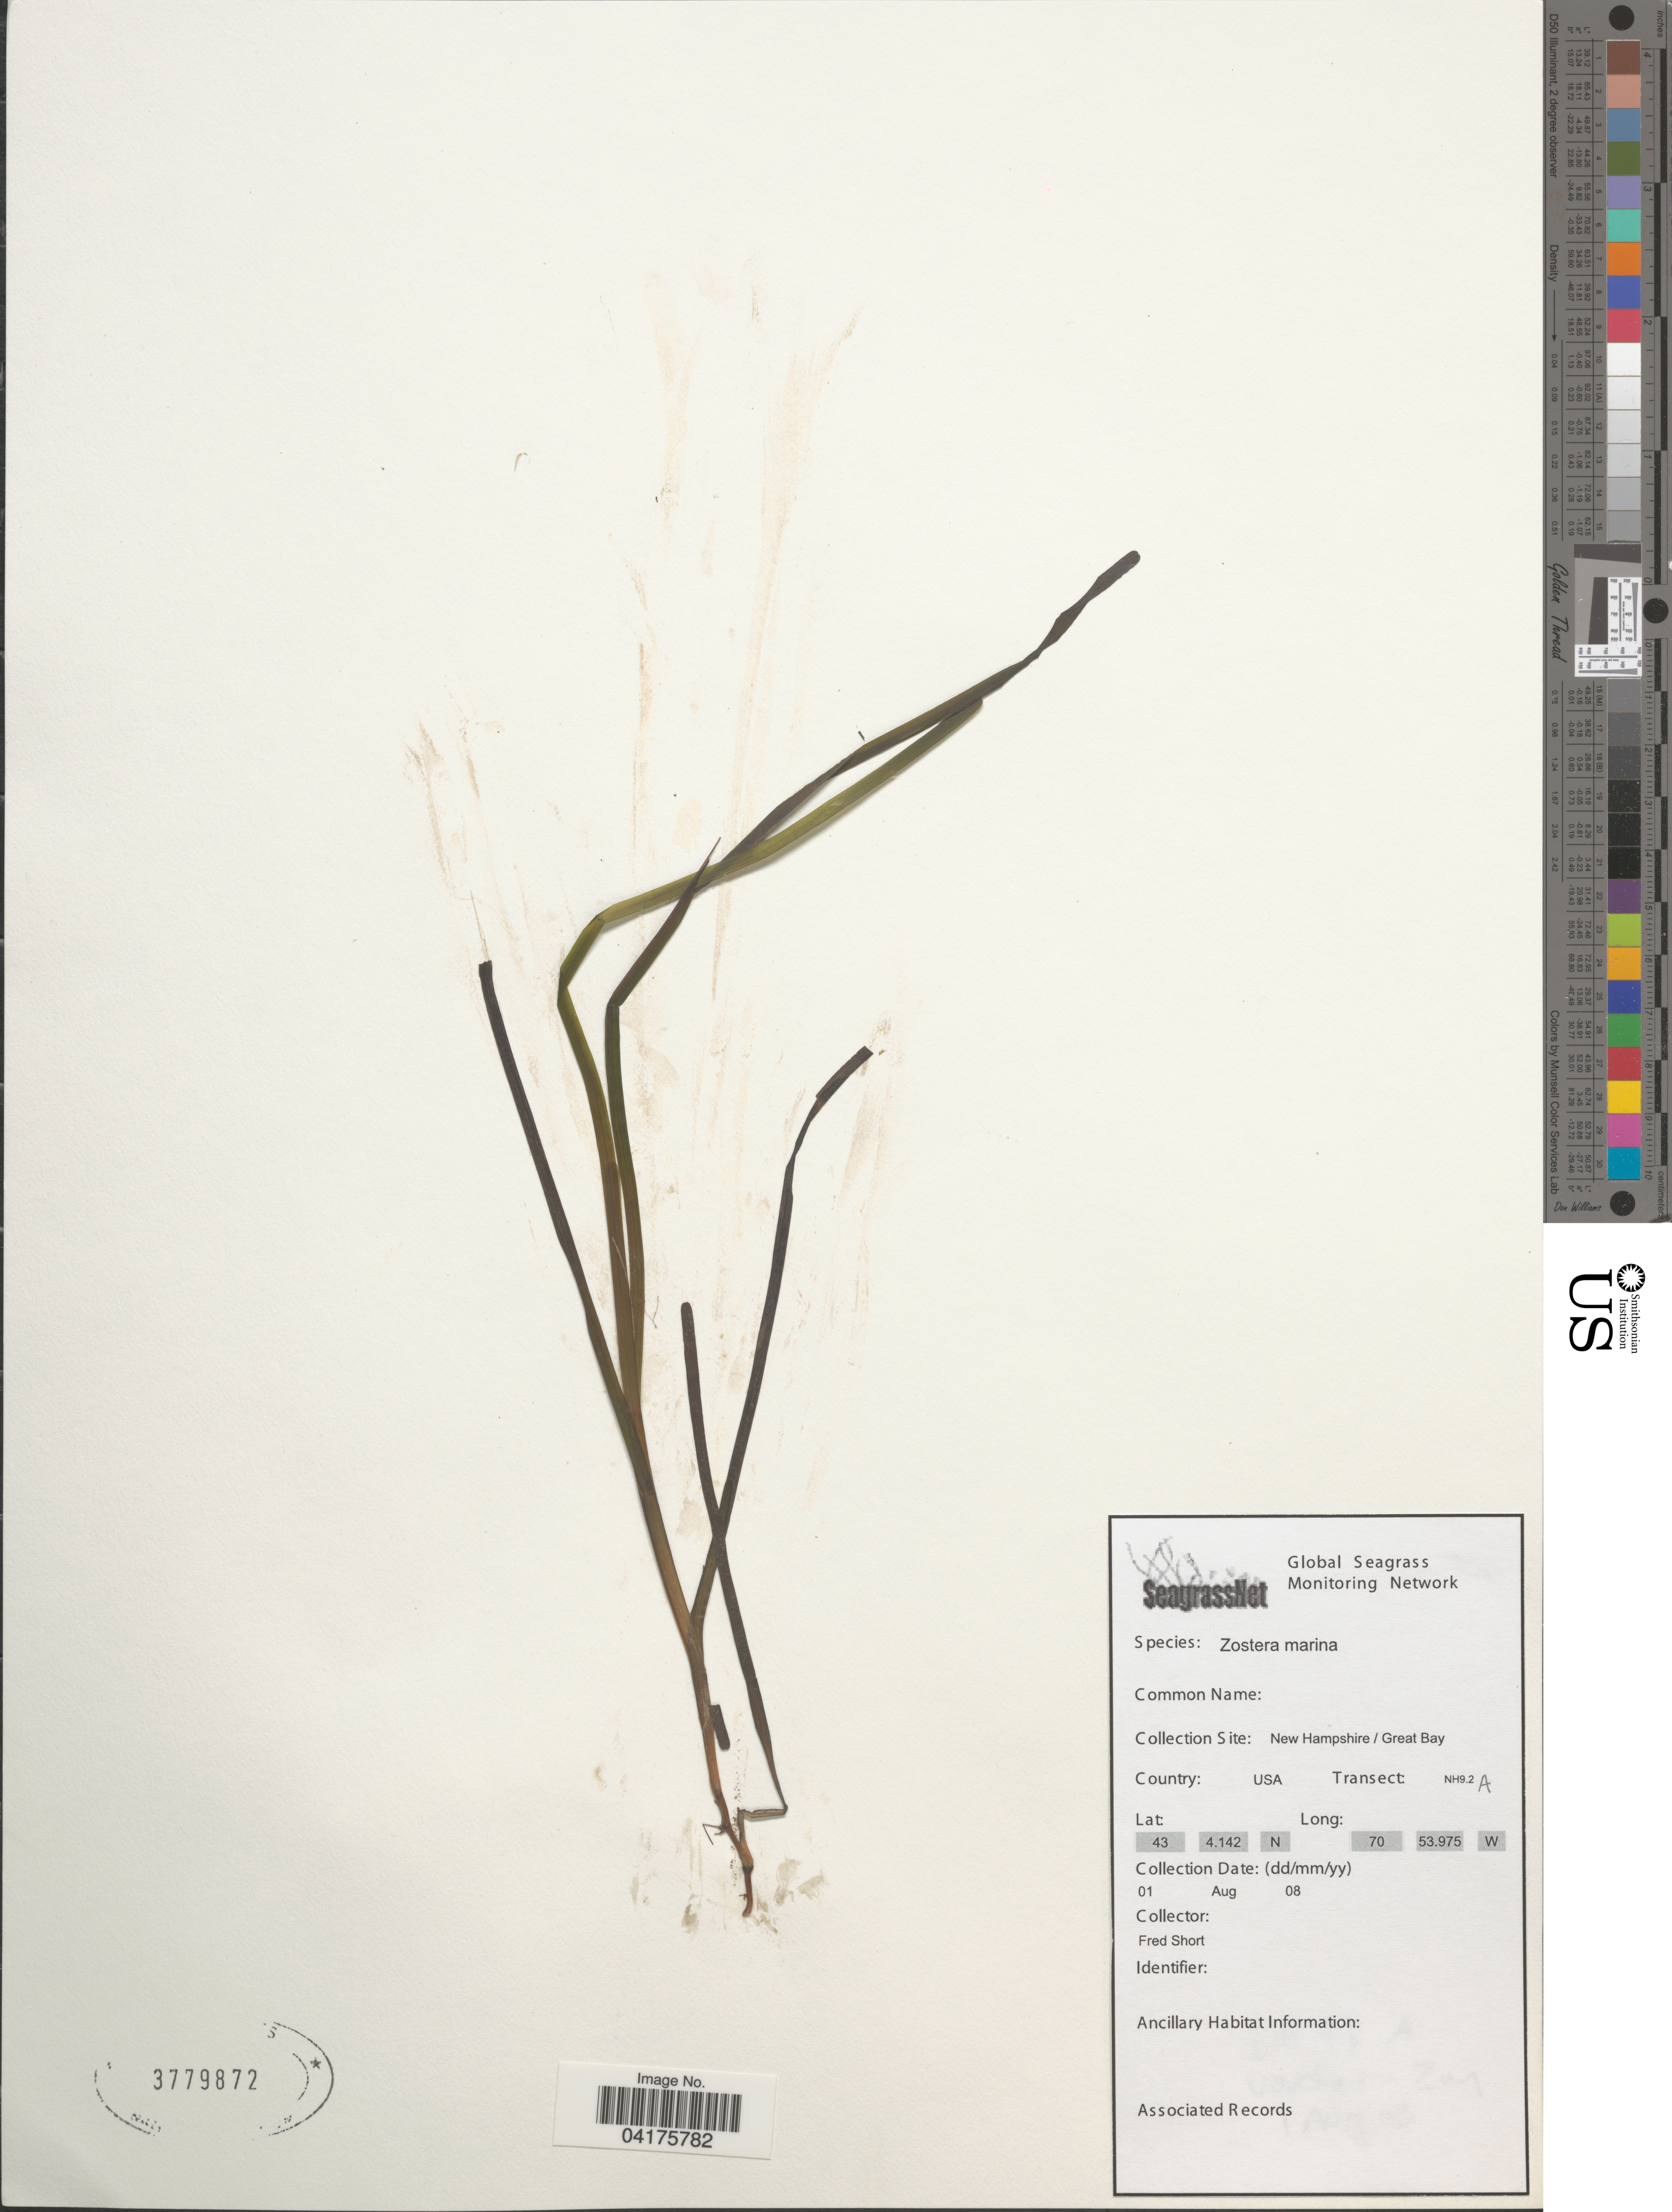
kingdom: Plantae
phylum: Tracheophyta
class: Liliopsida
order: Alismatales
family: Zosteraceae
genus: Zostera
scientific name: Zostera marina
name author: L.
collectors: F. Short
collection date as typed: Transcribed d/m/y: 1/8/8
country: United States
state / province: New Hampshire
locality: Great Bay.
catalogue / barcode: US 3779872